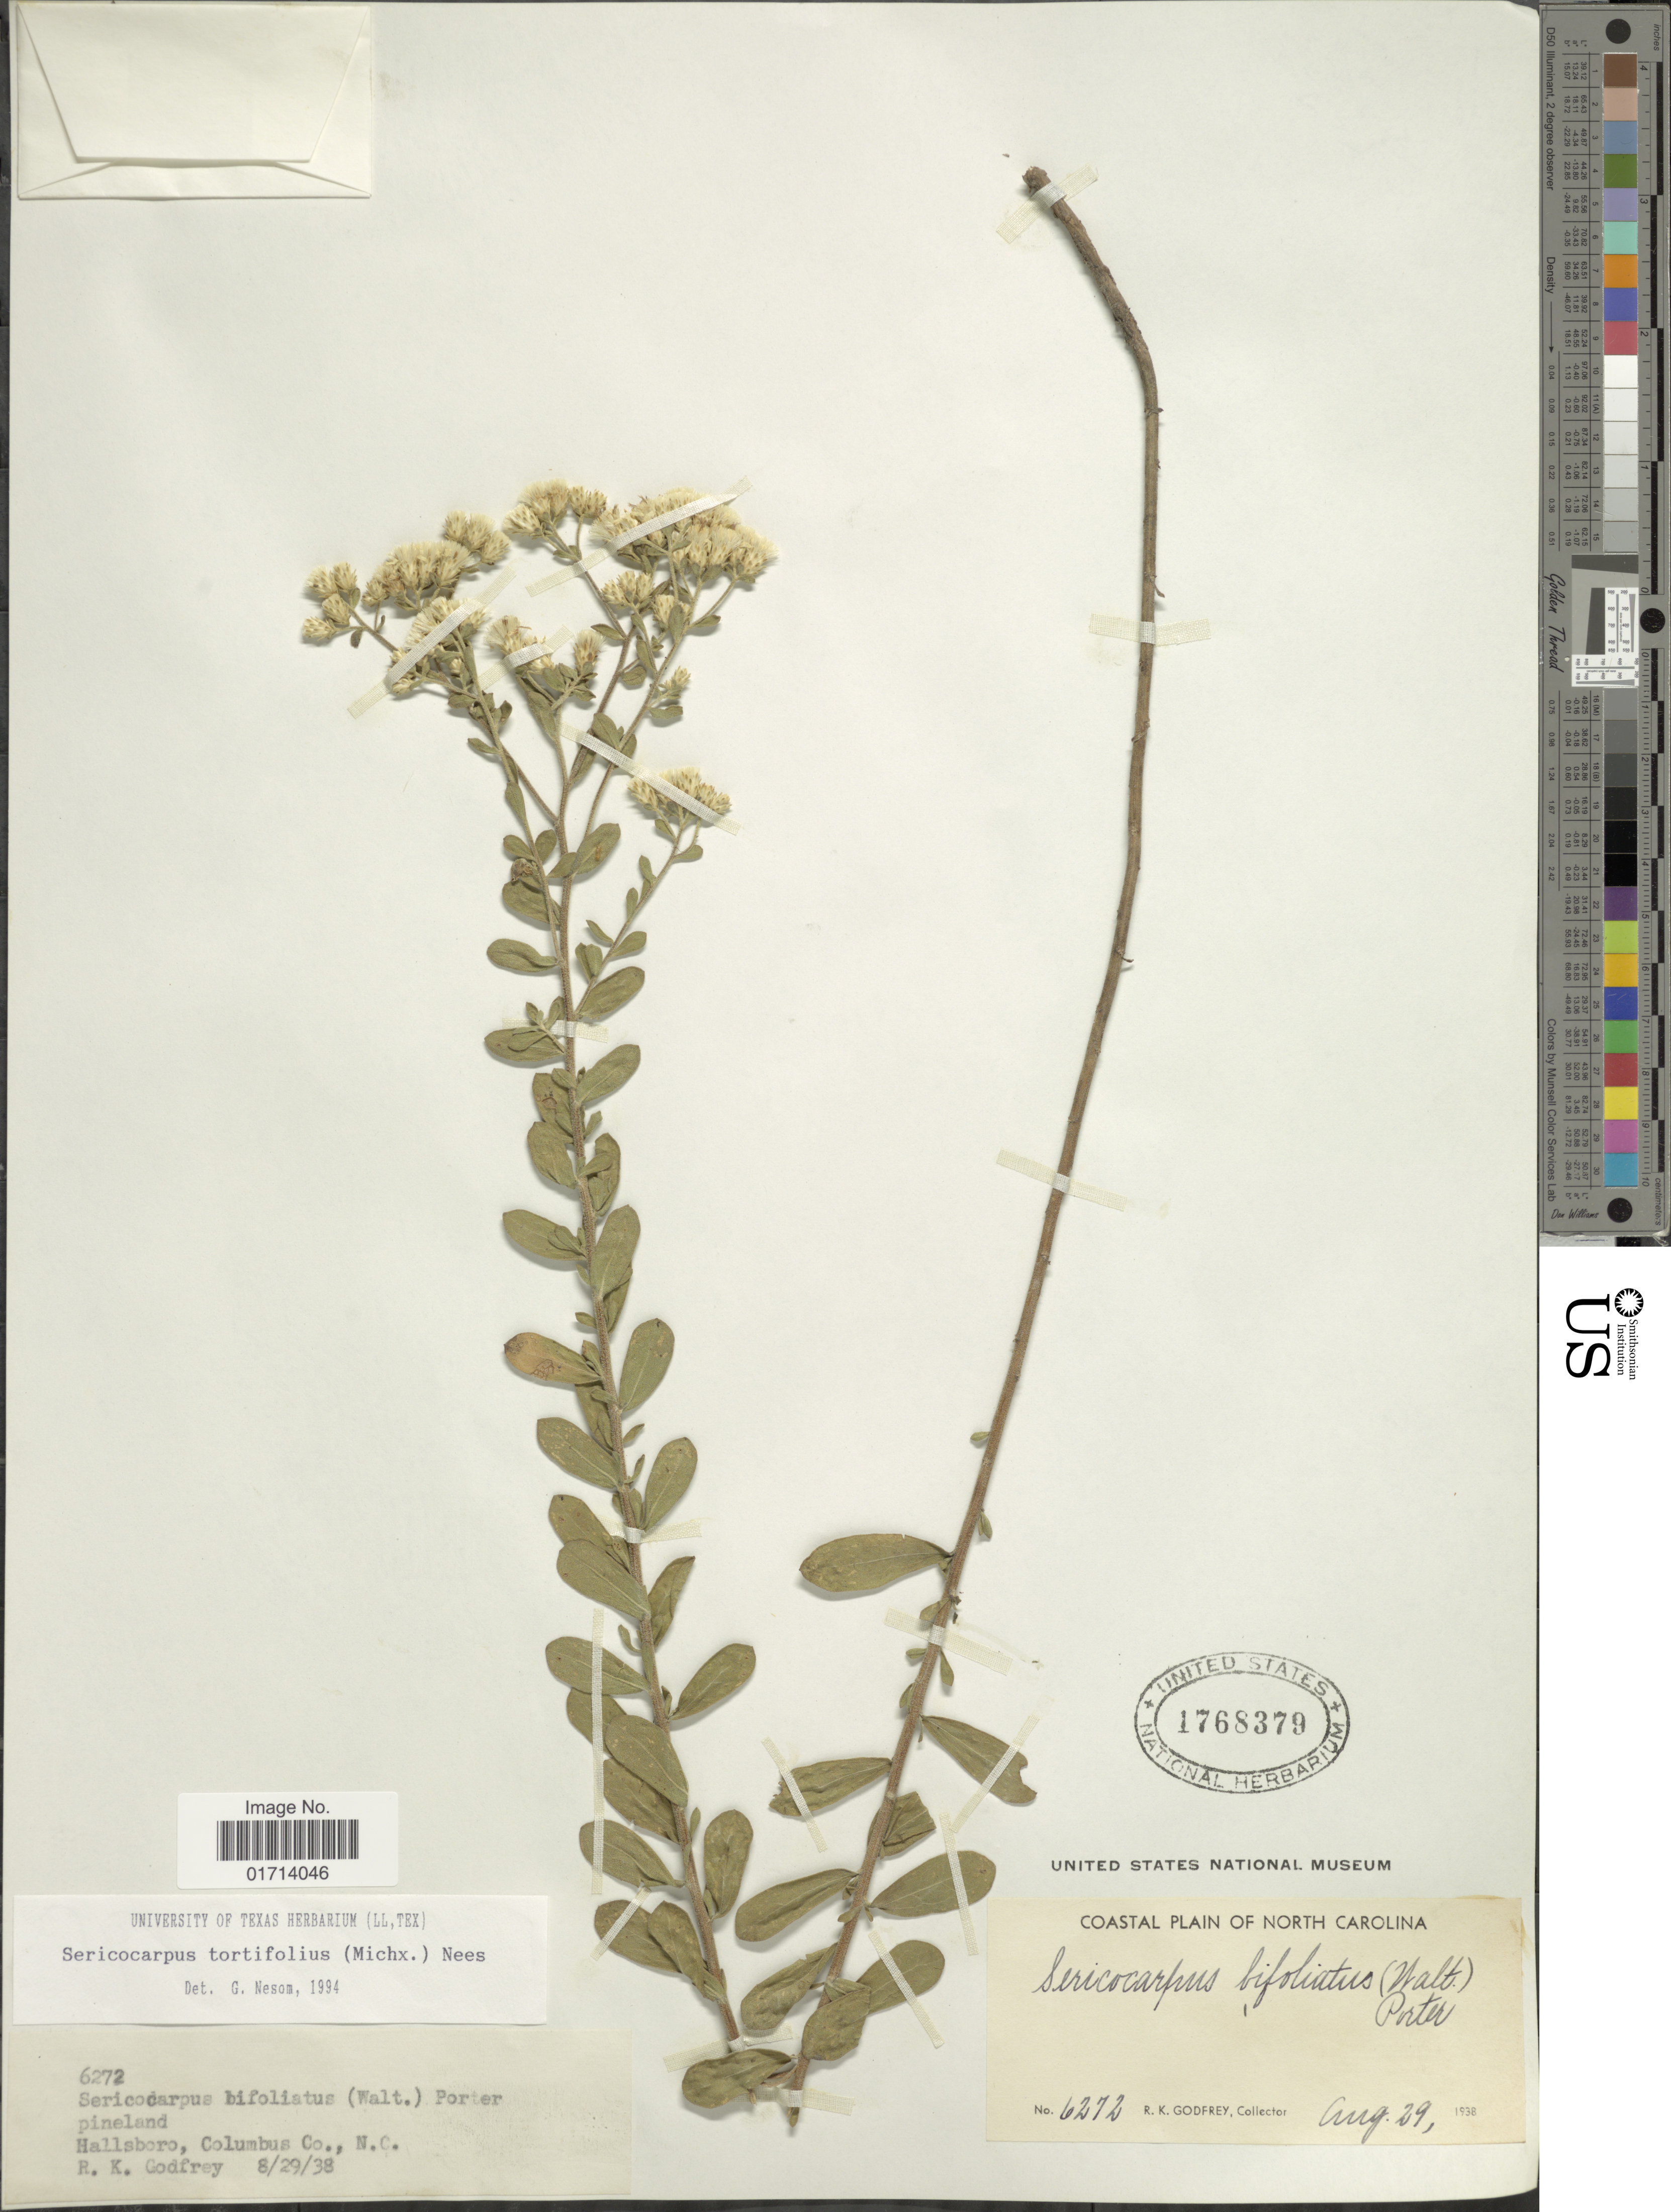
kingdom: Plantae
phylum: Tracheophyta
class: Magnoliopsida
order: Asterales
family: Asteraceae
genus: Sericocarpus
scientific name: Sericocarpus tortifolius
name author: (Michx.) Nees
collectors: R. K. Godfrey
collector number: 6272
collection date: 1938-08-29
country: United States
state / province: North Carolina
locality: Hallsboro, Columbus Co., N. C.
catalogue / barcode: US 1768379